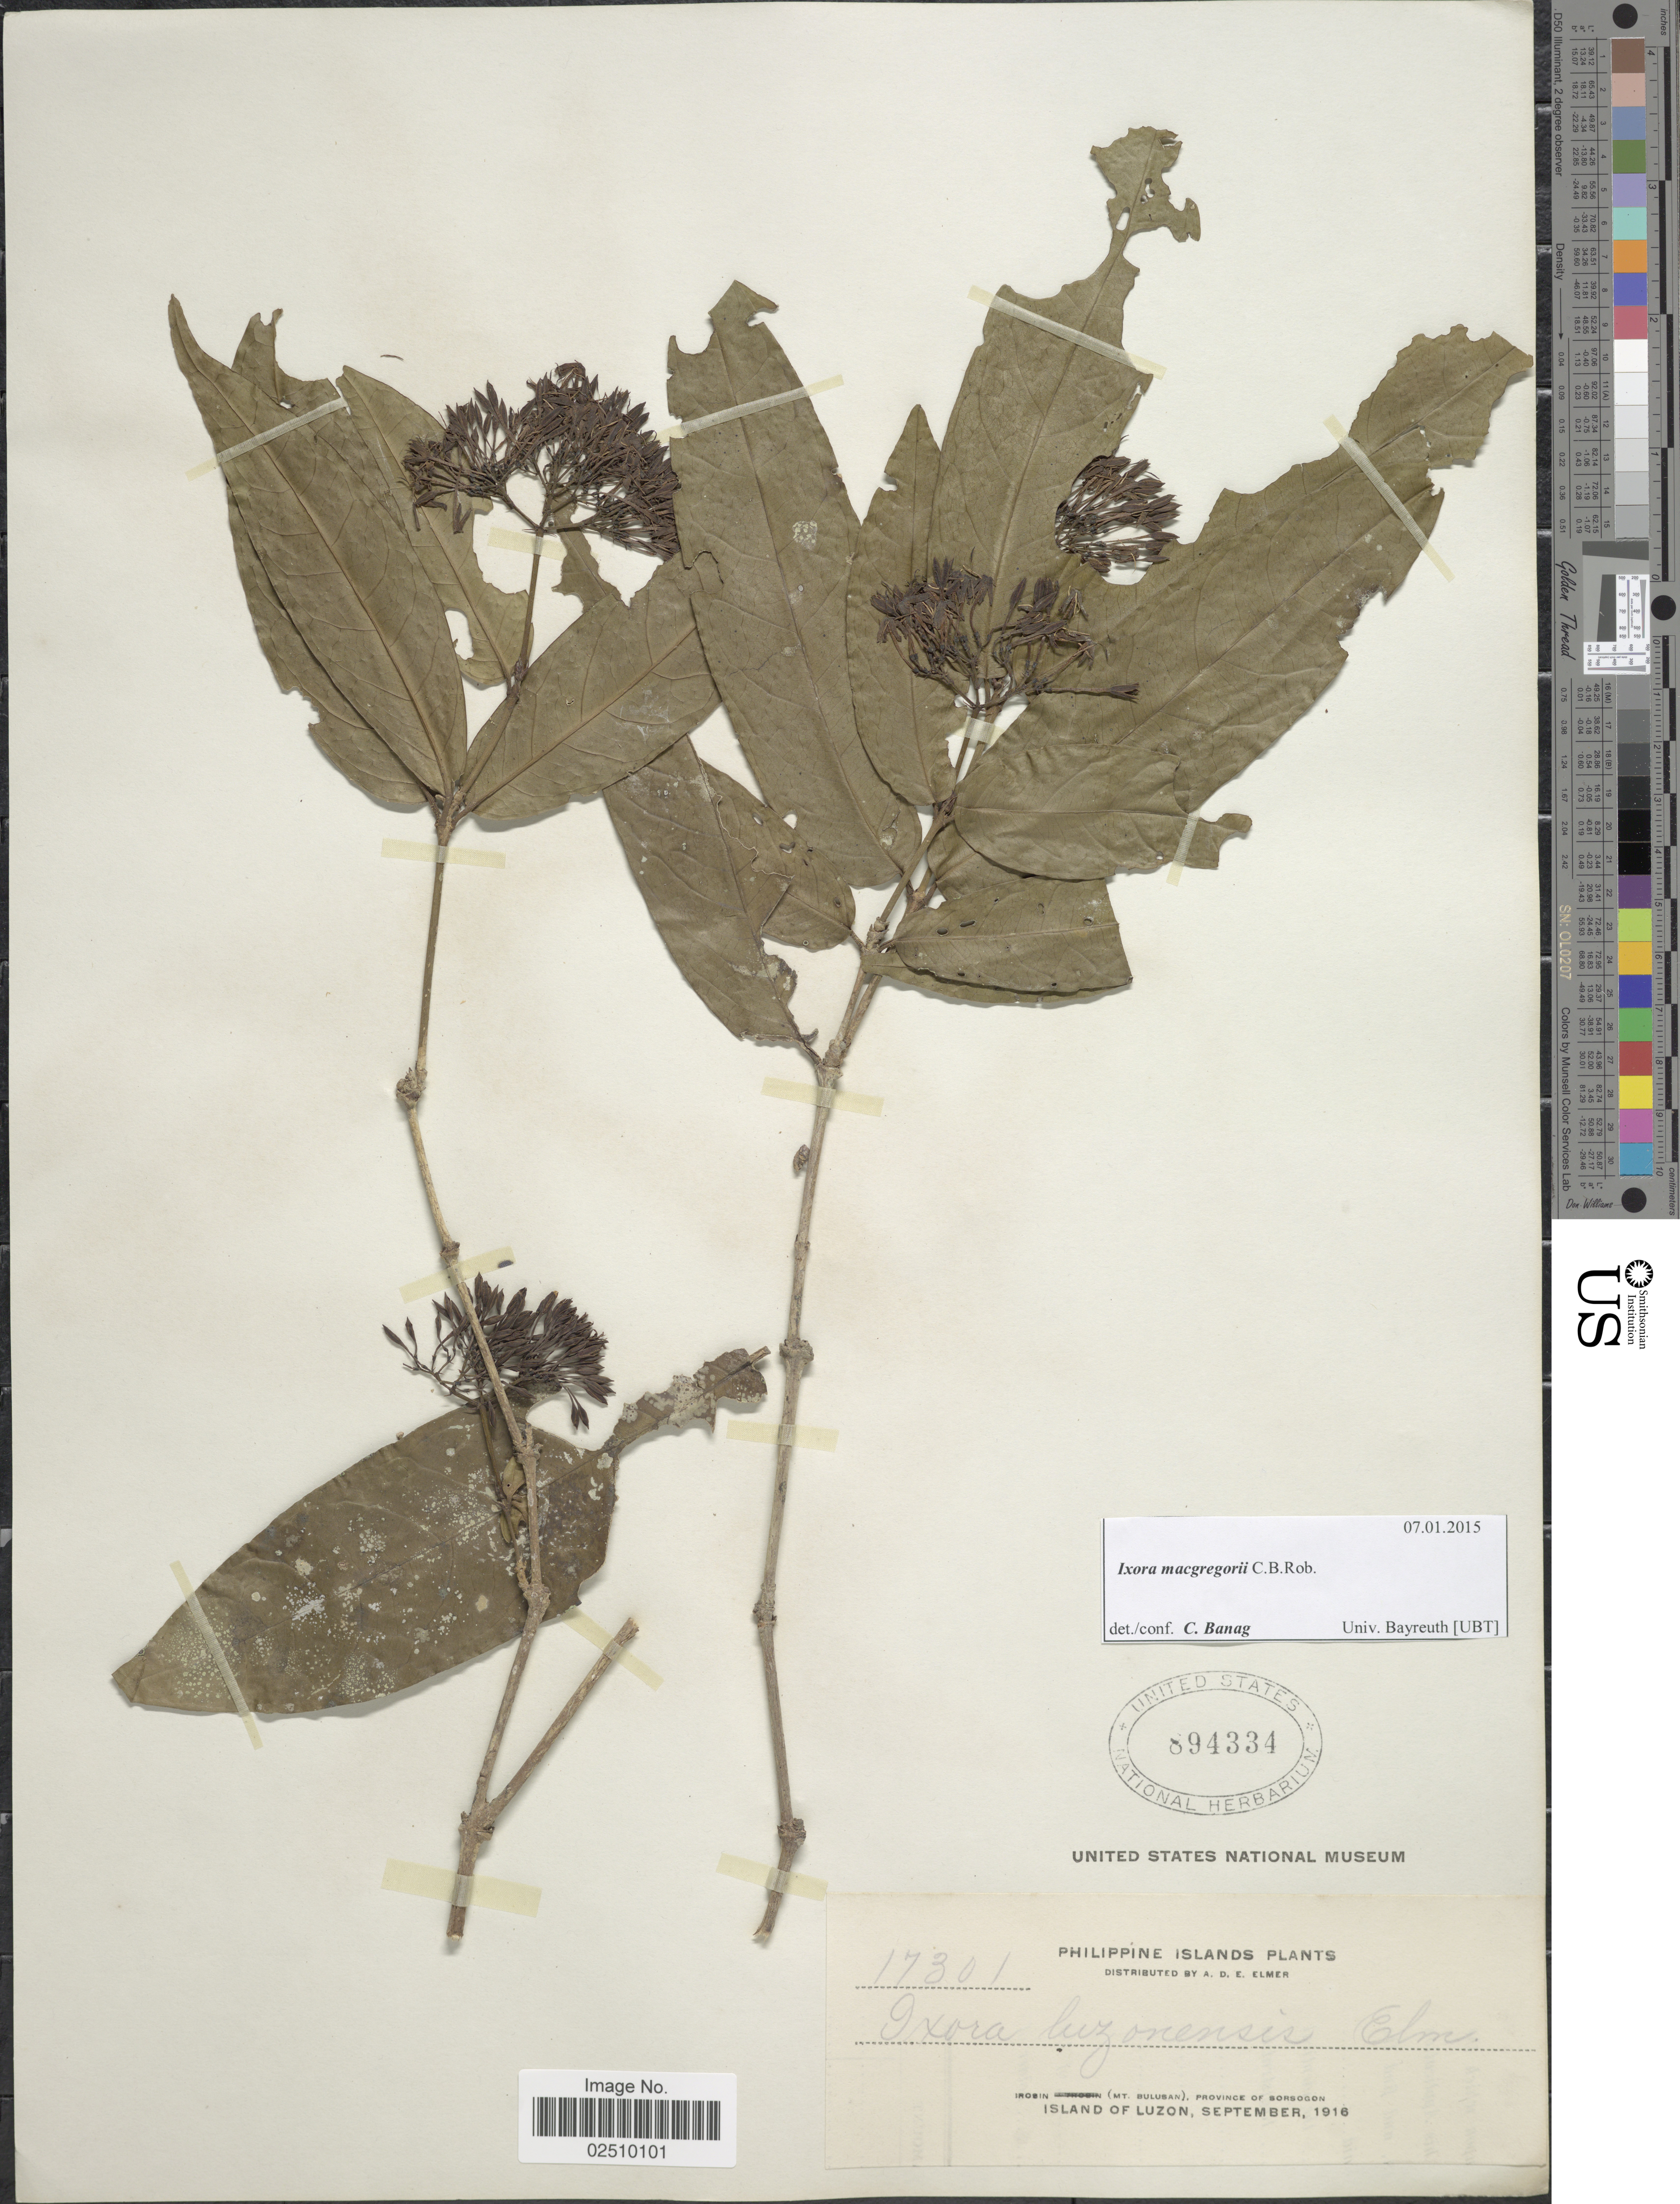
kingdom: Plantae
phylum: Tracheophyta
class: Magnoliopsida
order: Gentianales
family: Rubiaceae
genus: Ixora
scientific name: Ixora macgregorii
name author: C.B. Rob.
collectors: A. D. E. Elmer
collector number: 17301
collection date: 1916-09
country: Philippines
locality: Irosin (Mt. Bulusan) Province of Sorsogon. Island of Luzon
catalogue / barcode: US 894334